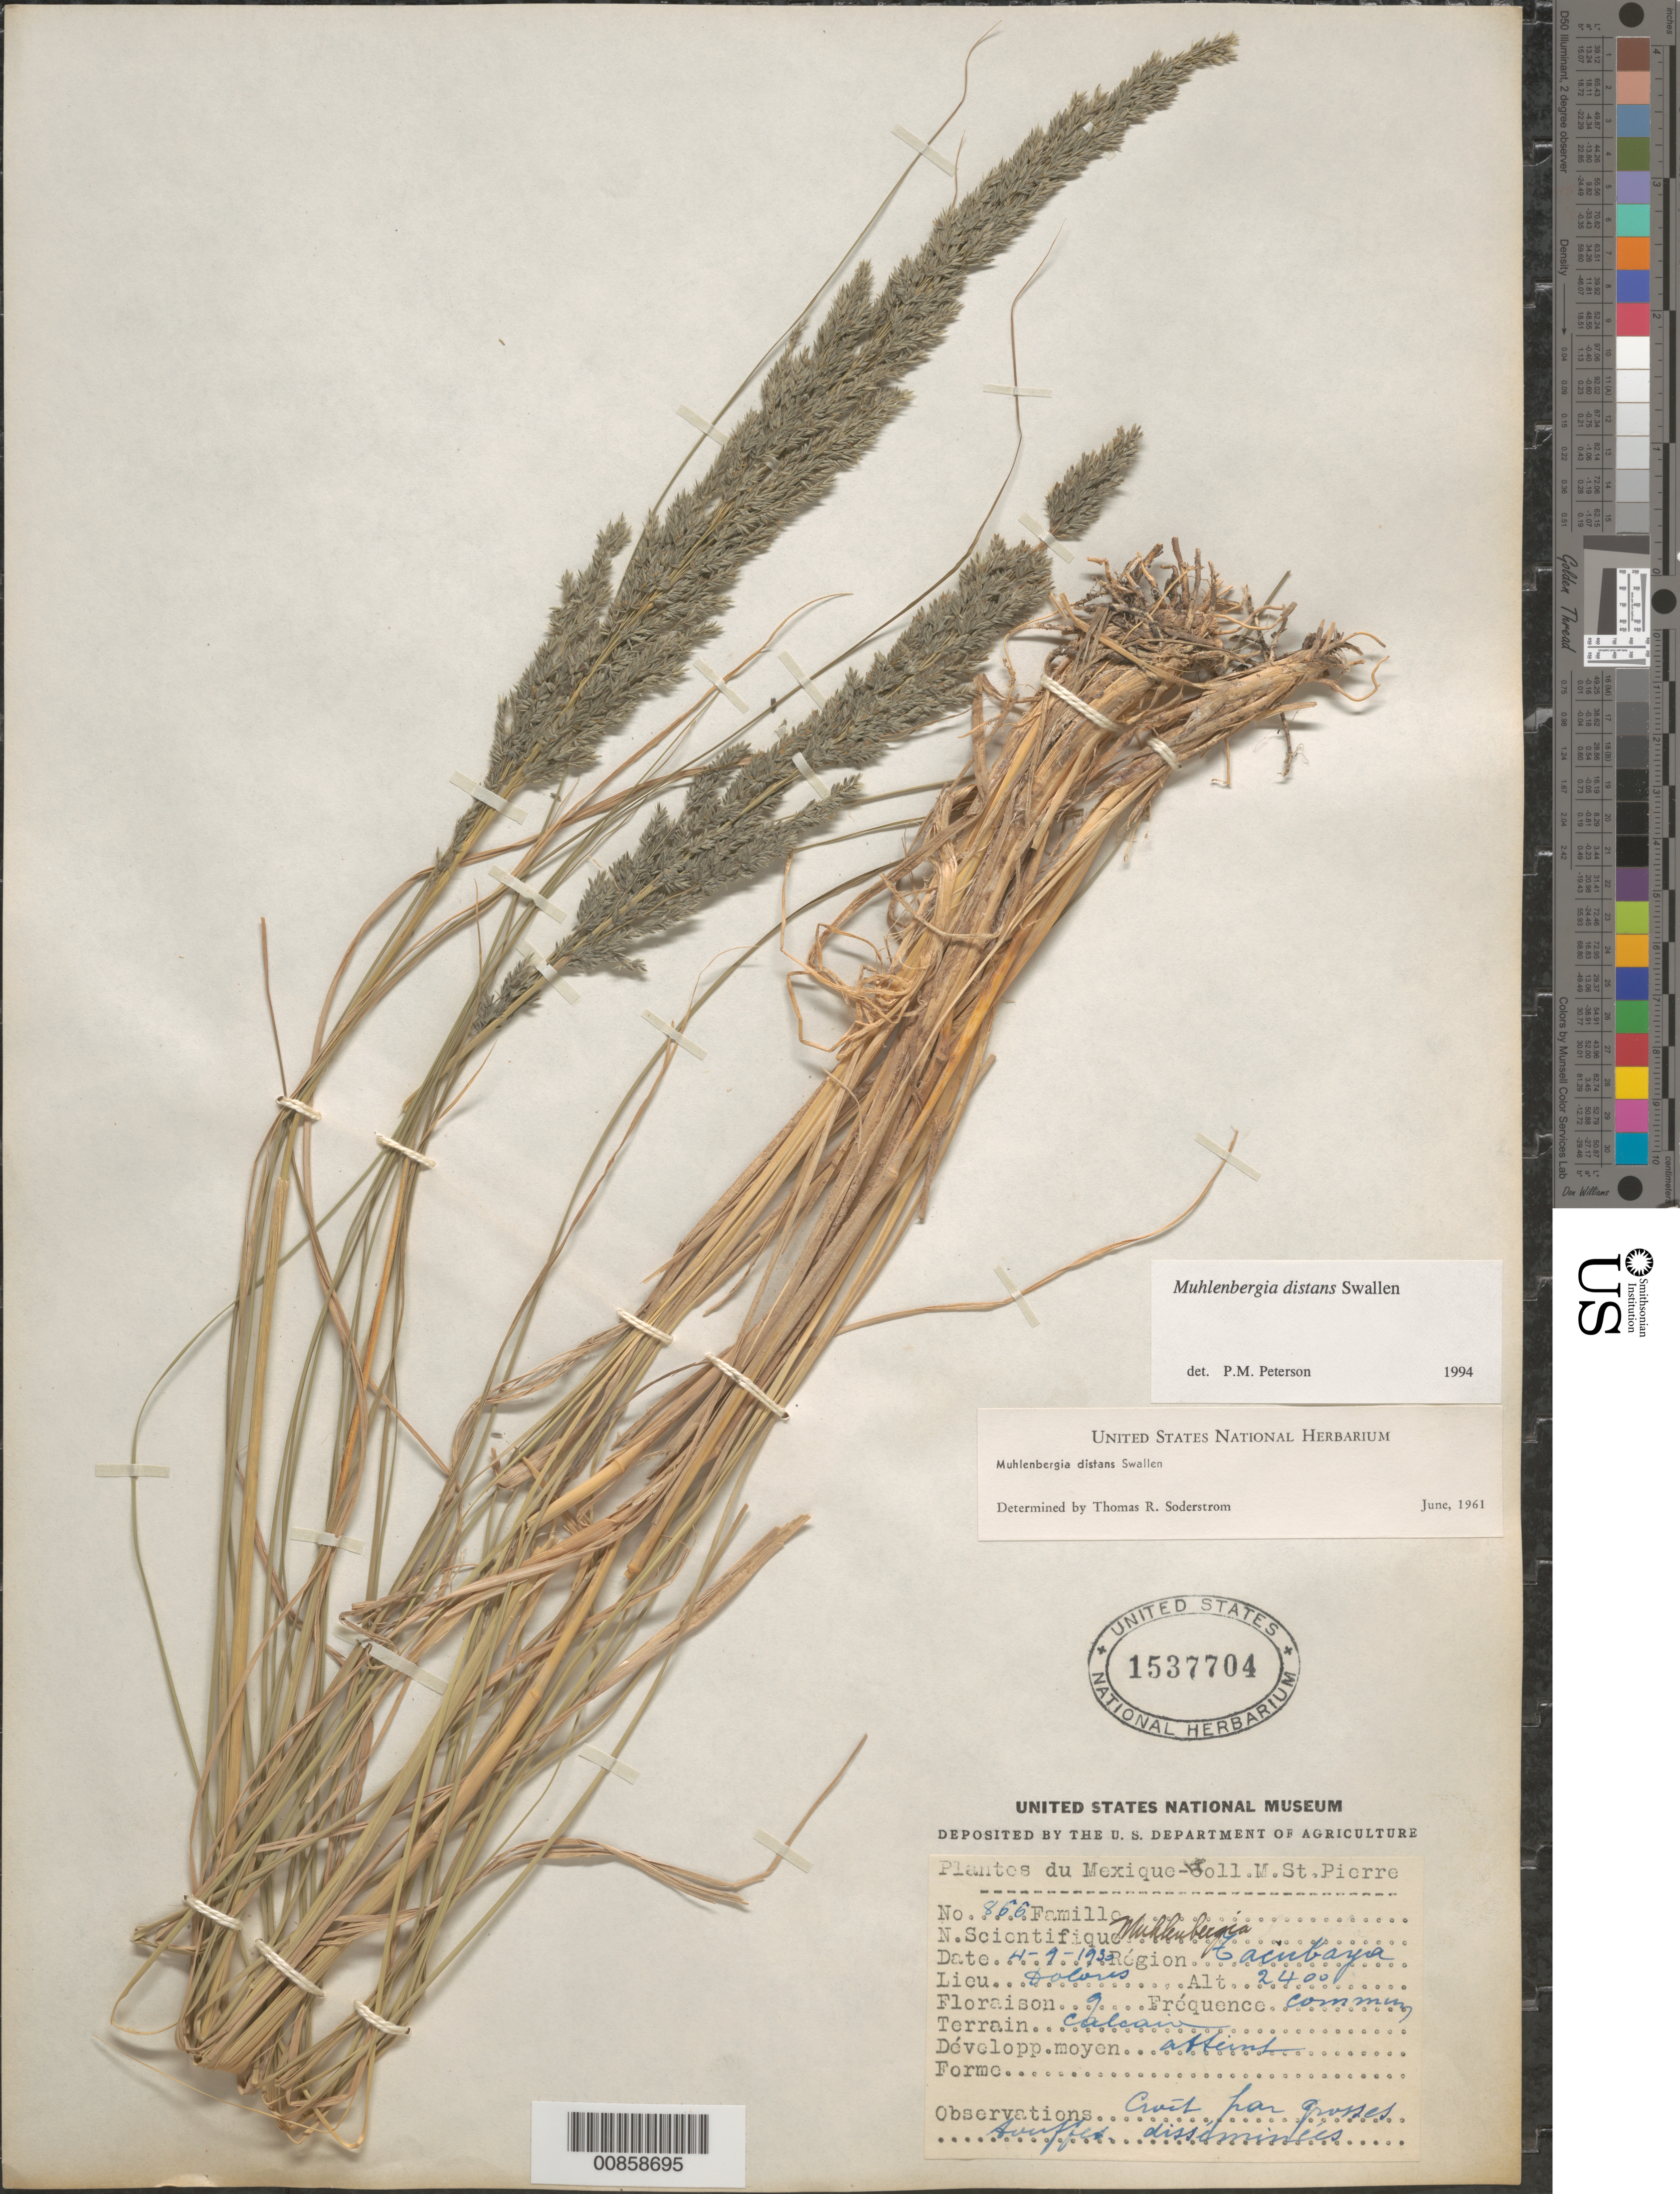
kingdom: Plantae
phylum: Tracheophyta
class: Liliopsida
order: Poales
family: Poaceae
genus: Muhlenbergia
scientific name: Muhlenbergia distans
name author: Swallen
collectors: M. St. Pierre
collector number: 866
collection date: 1930-09-04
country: Mexico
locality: Régopn Tacubaya. Dolores.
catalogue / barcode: US 1537704